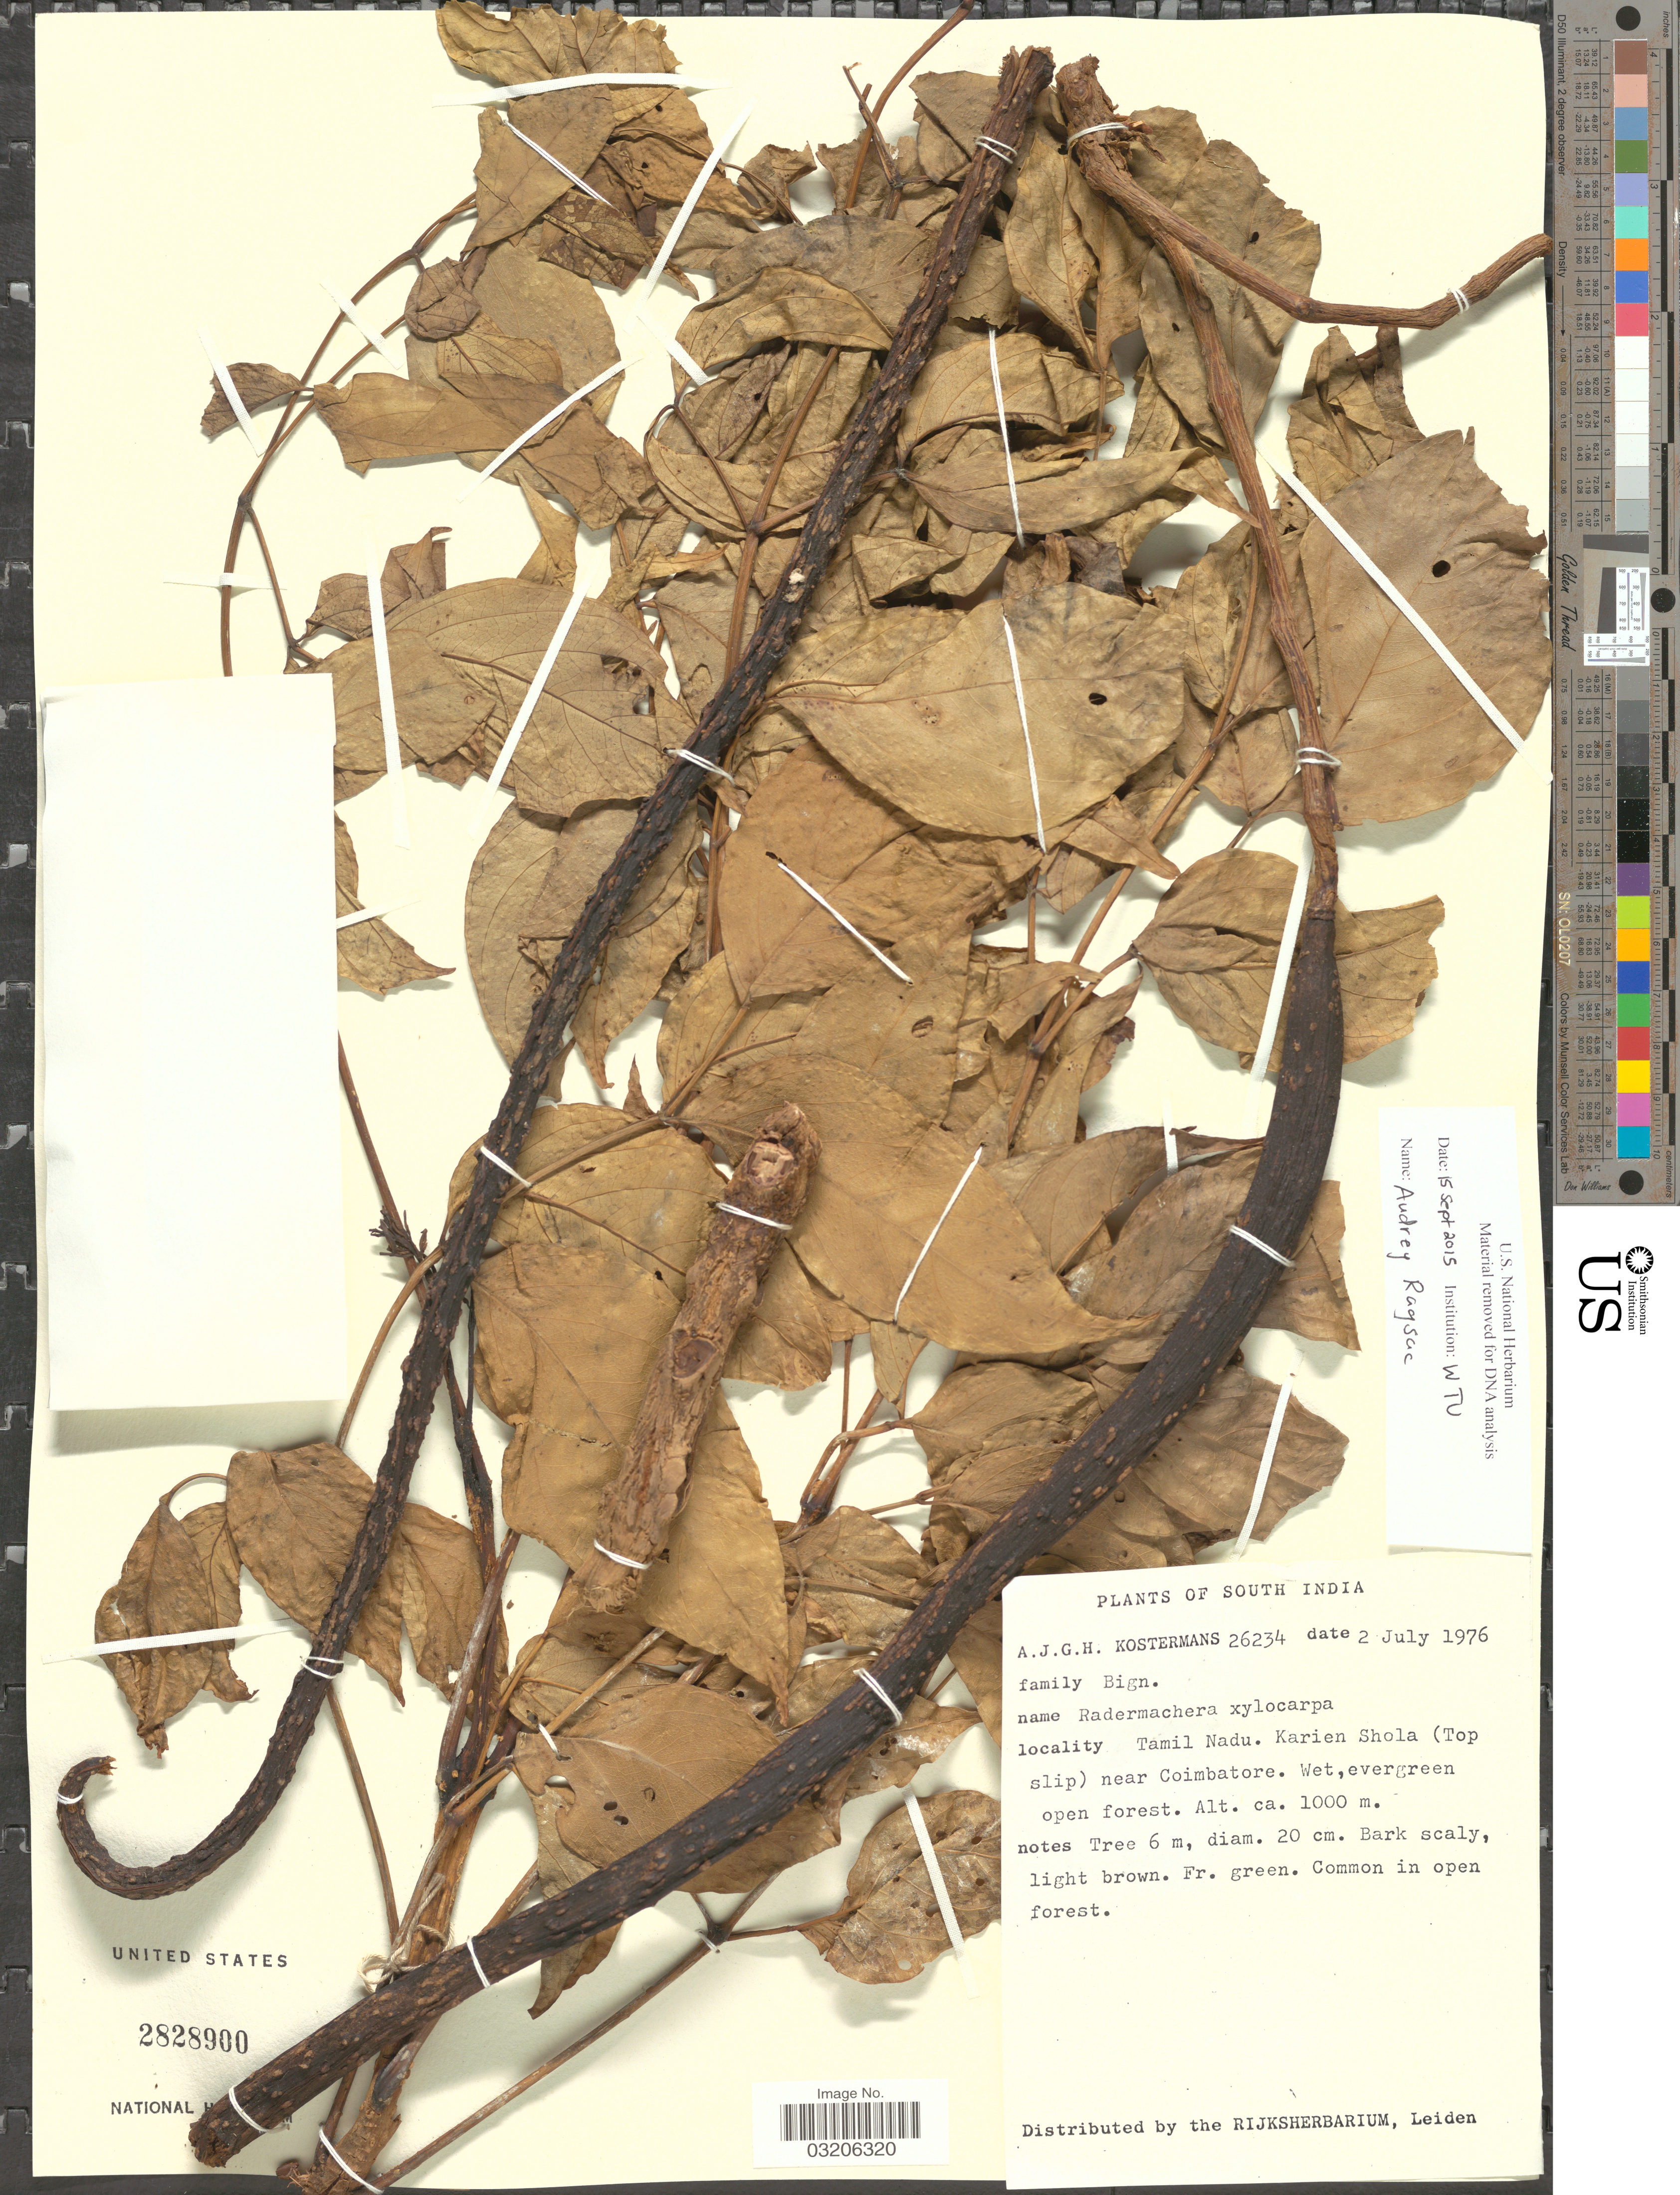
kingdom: Plantae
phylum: Tracheophyta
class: Magnoliopsida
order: Lamiales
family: Bignoniaceae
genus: Radermachera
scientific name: Radermachera xylocarpa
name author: (Roxb.) Roxb. ex K. Schum.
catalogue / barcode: US 2828900